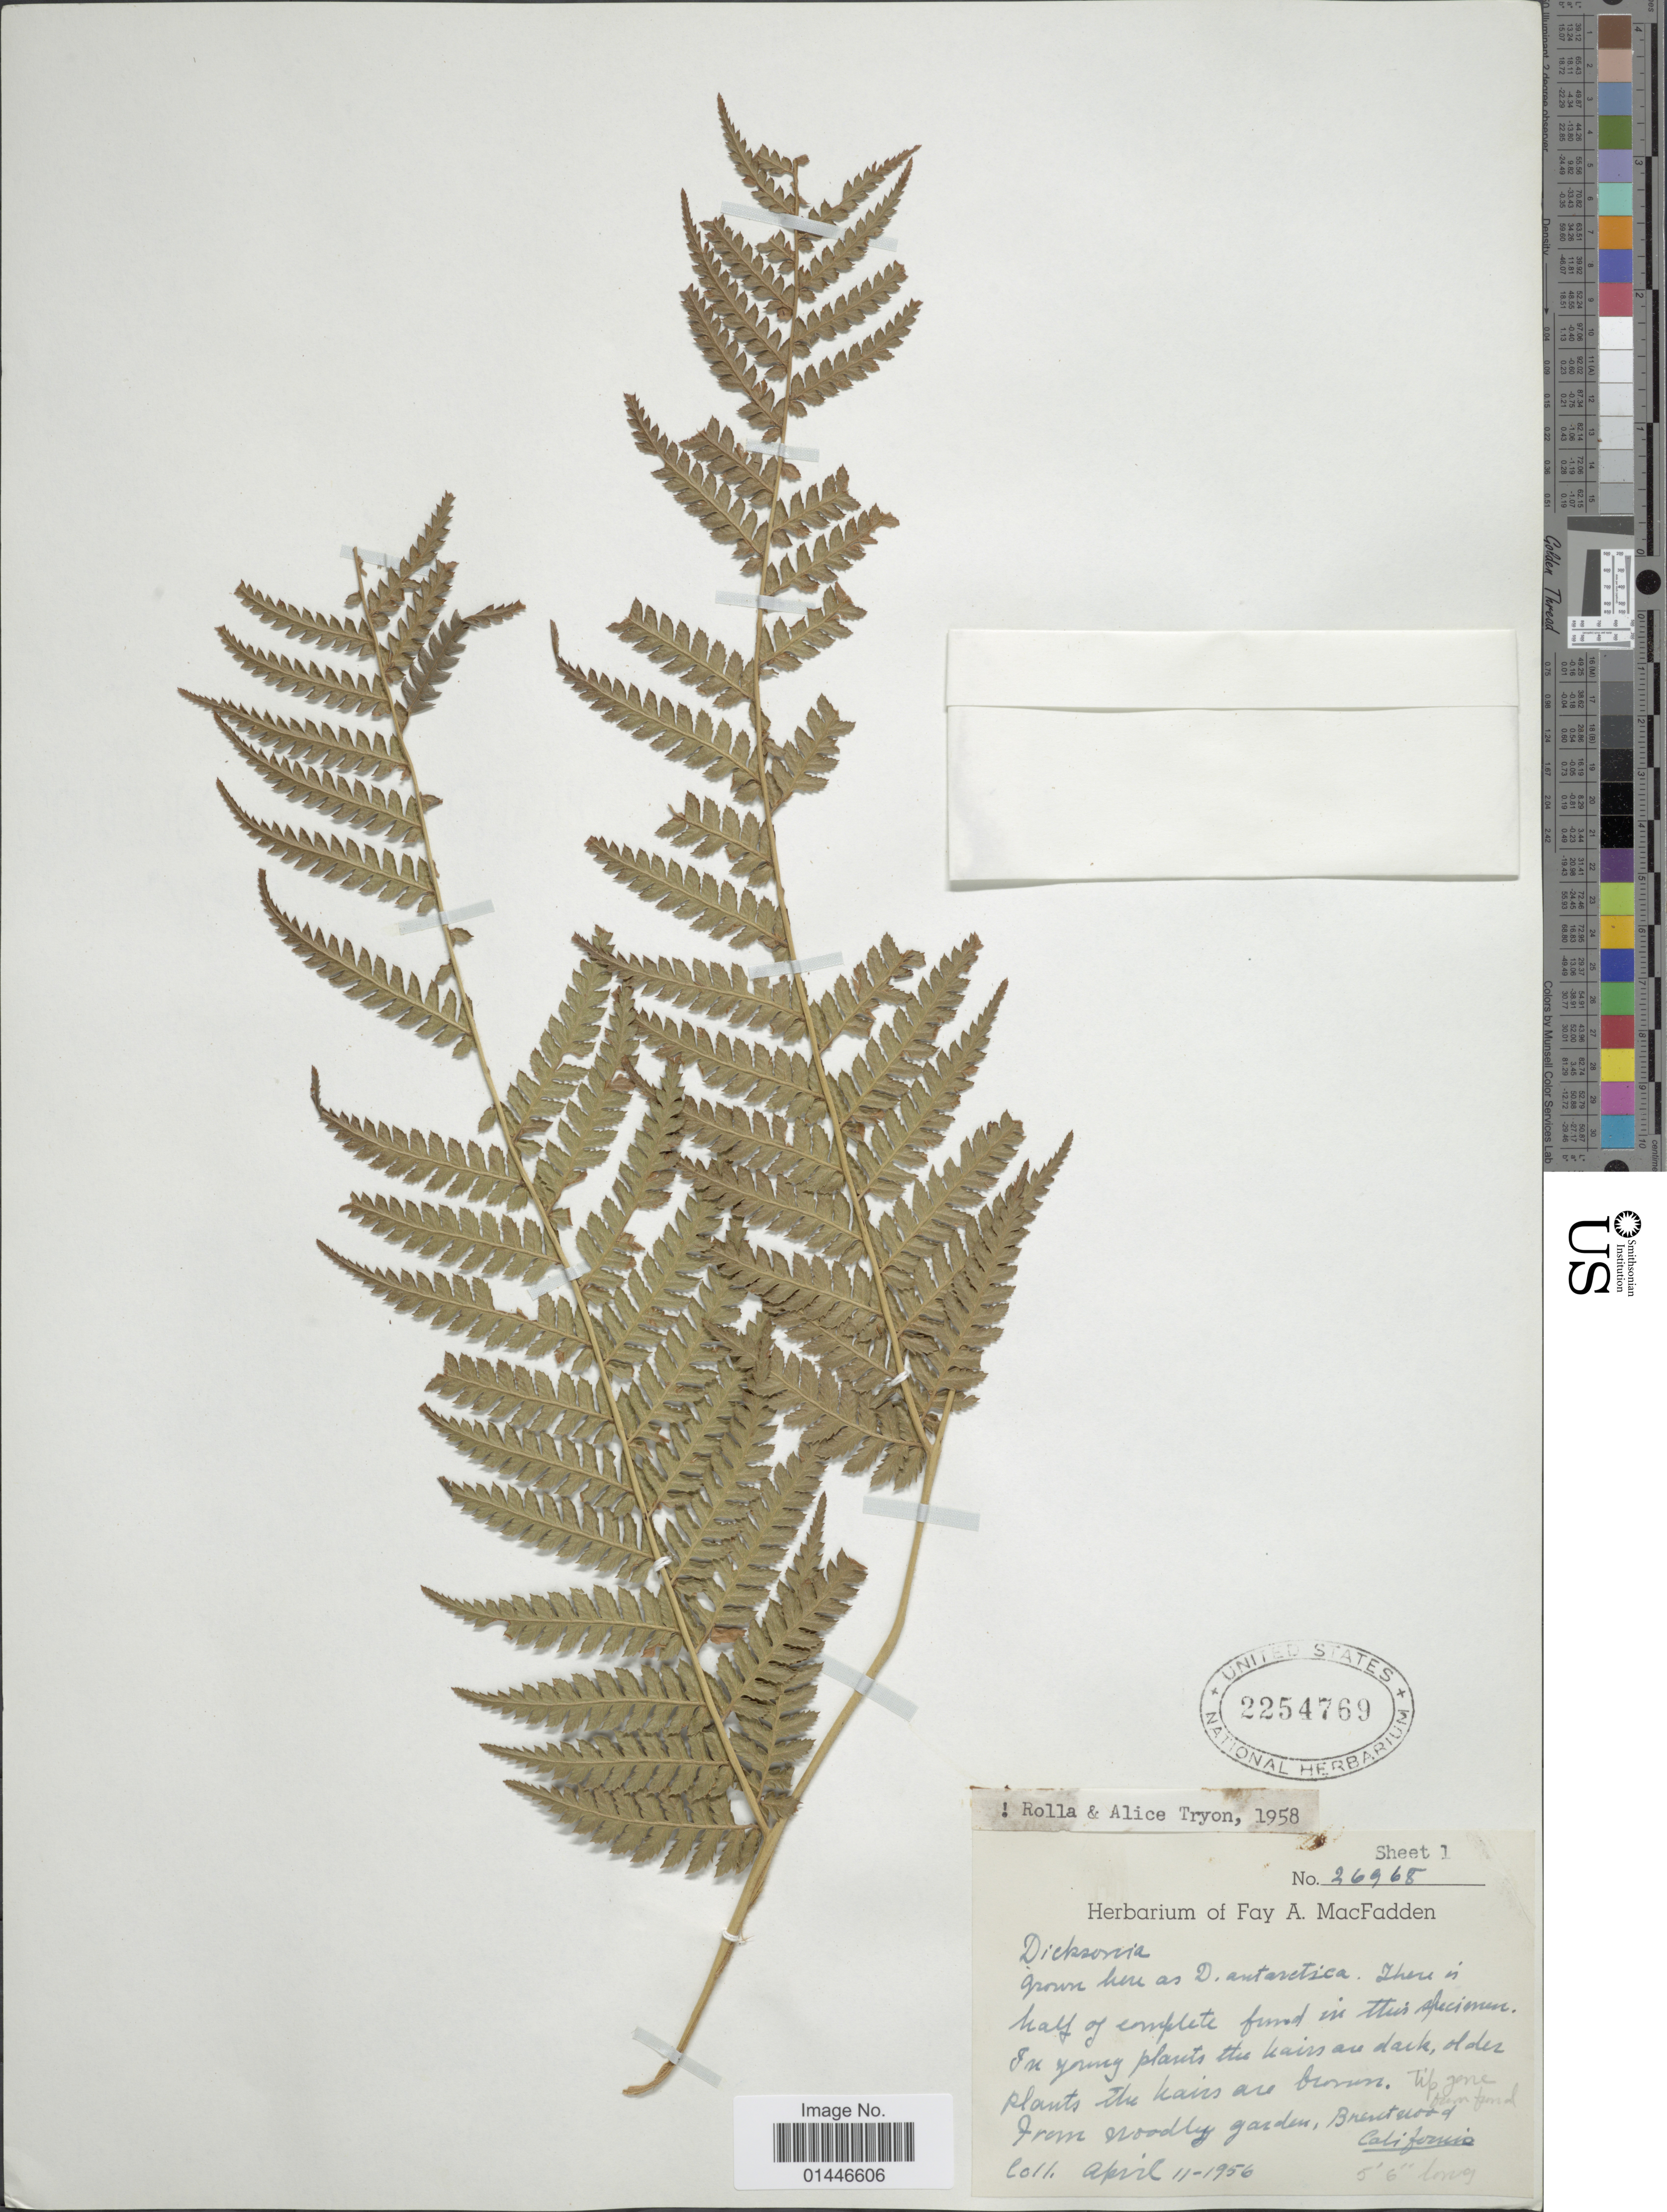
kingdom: Plantae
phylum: Tracheophyta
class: Polypodiopsida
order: Cyatheales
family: Dicksoniaceae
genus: Dicksonia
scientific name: Dicksonia antarctica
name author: Labill.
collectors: ex herb. Fay A. MacFadden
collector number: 26968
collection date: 1956-04-11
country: United States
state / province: California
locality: Brentwood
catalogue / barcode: US 2254769